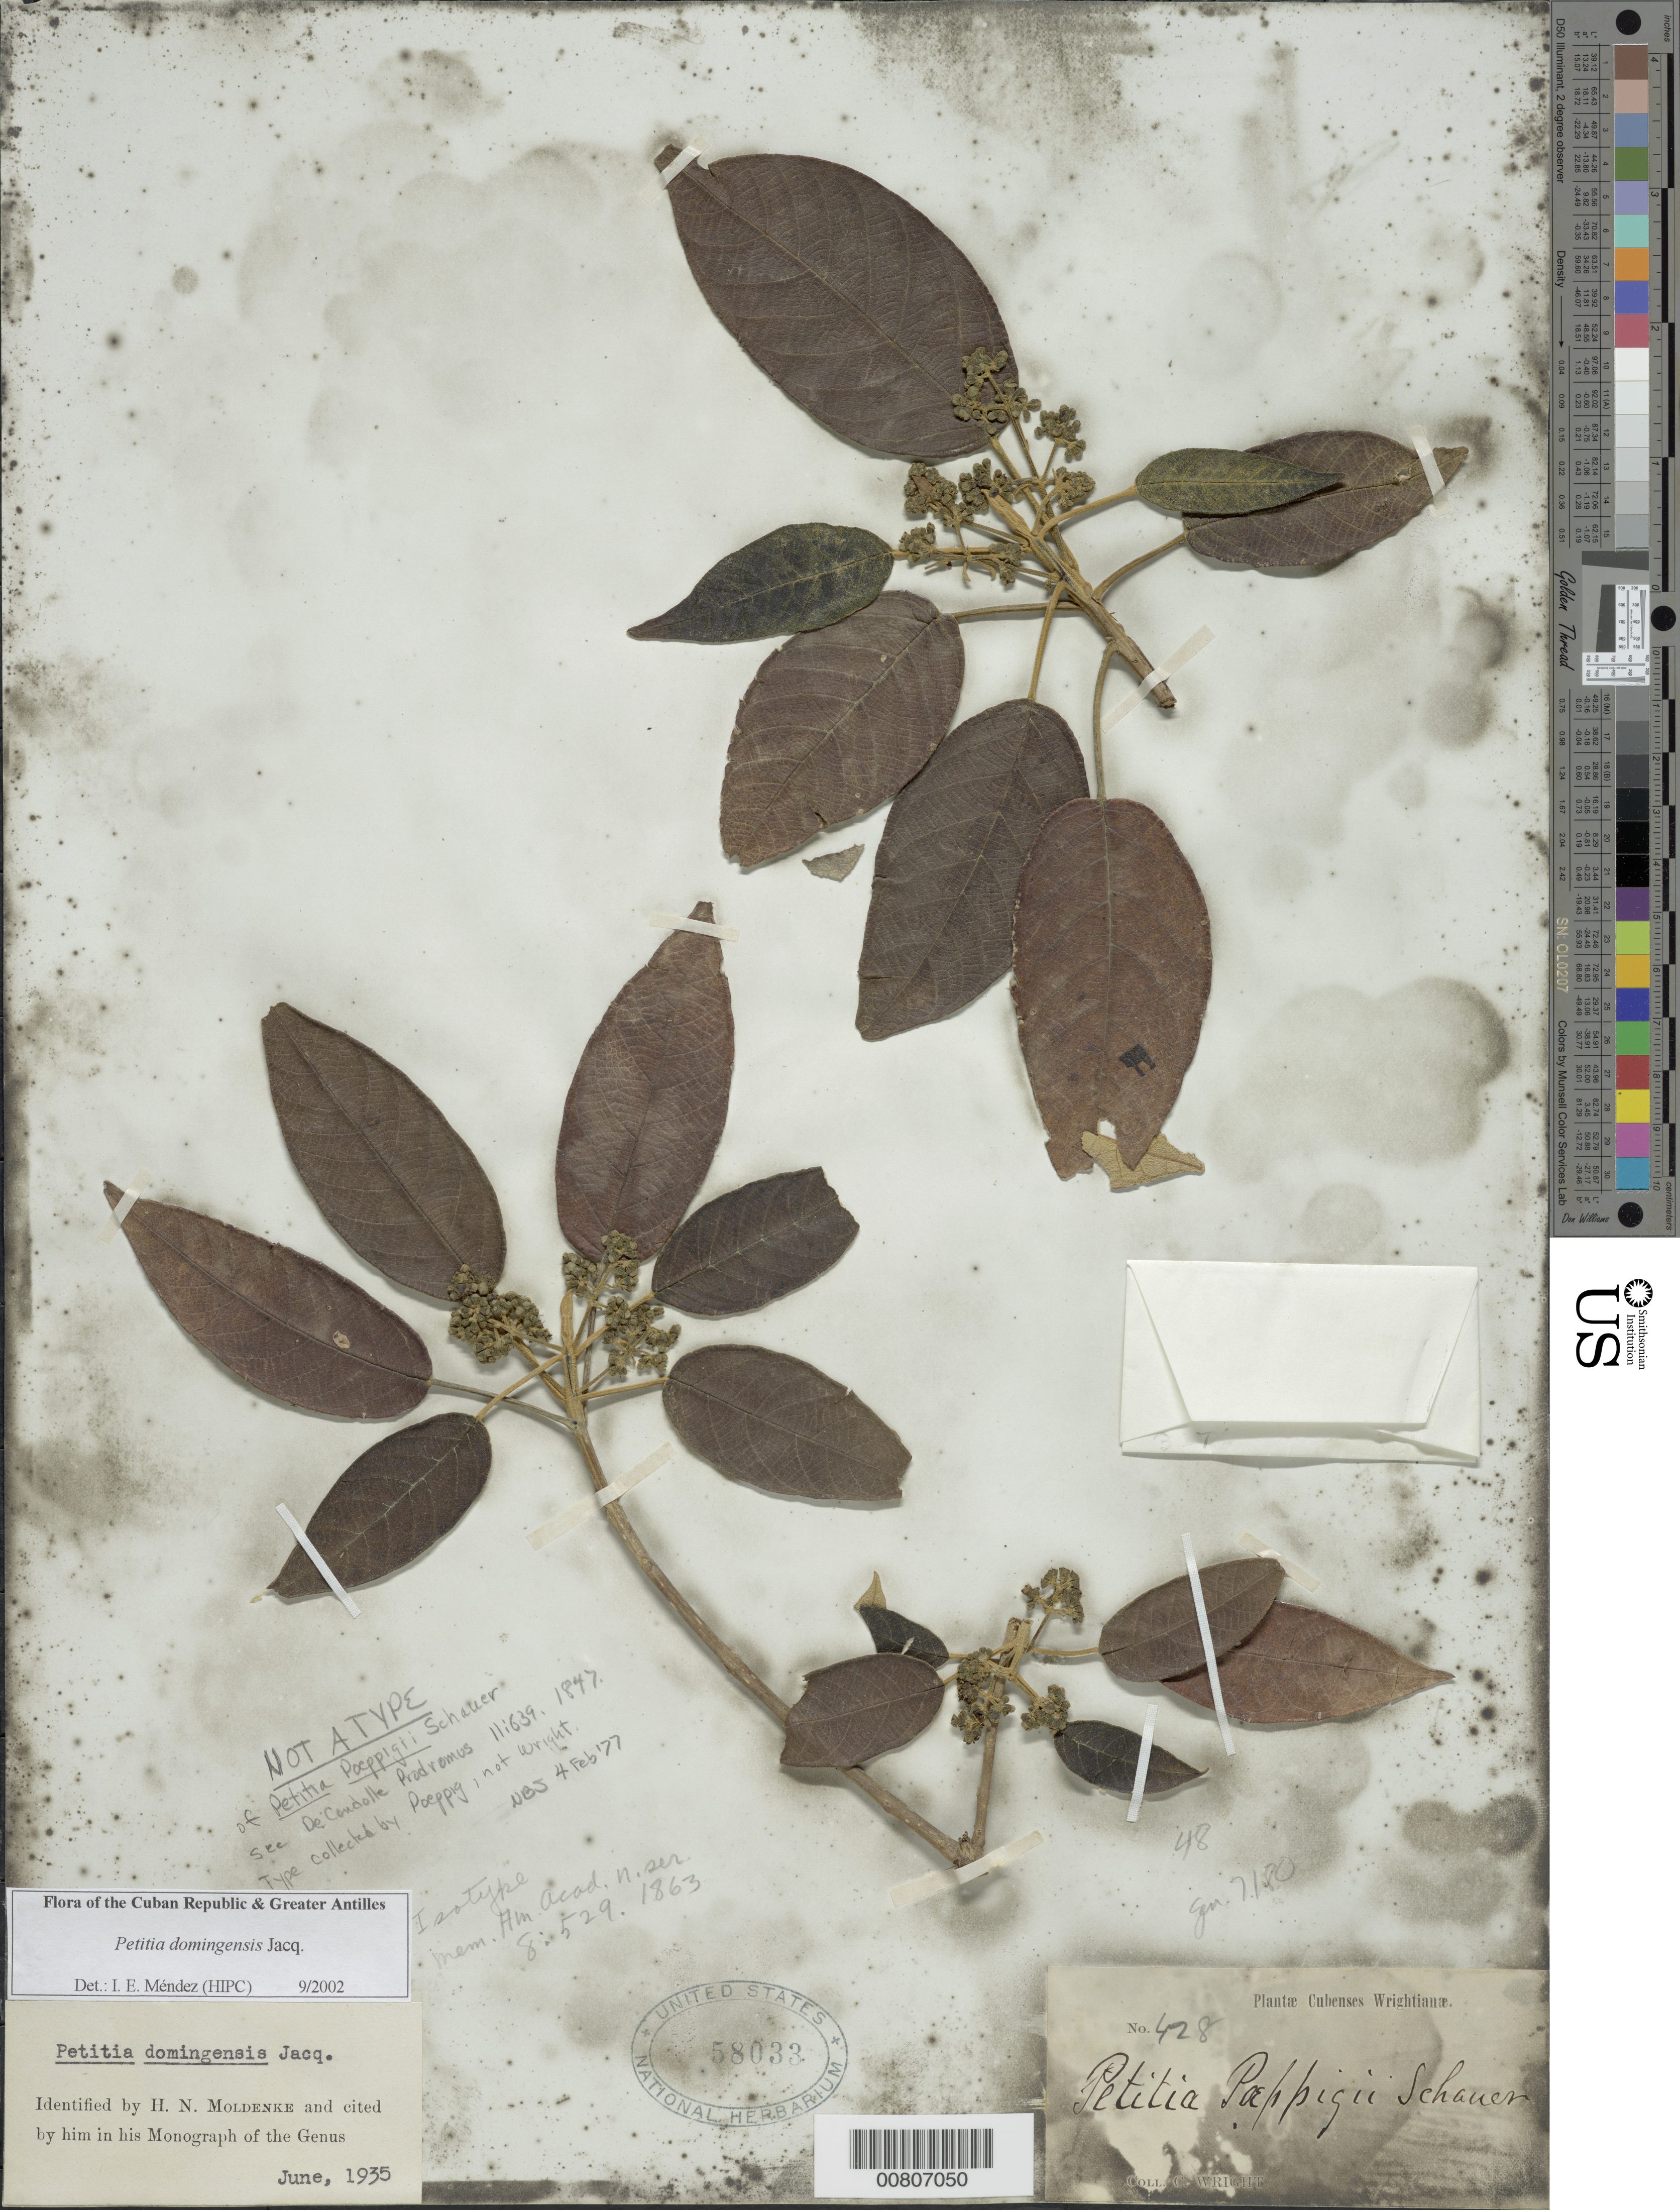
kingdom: Plantae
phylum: Tracheophyta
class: Magnoliopsida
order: Lamiales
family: Lamiaceae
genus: Petitia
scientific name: Petitia domingensis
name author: Jacq.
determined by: Méndez, Isidro E., (HIPC)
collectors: C. Wright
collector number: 428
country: Cuba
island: Cuba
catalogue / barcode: US 58033